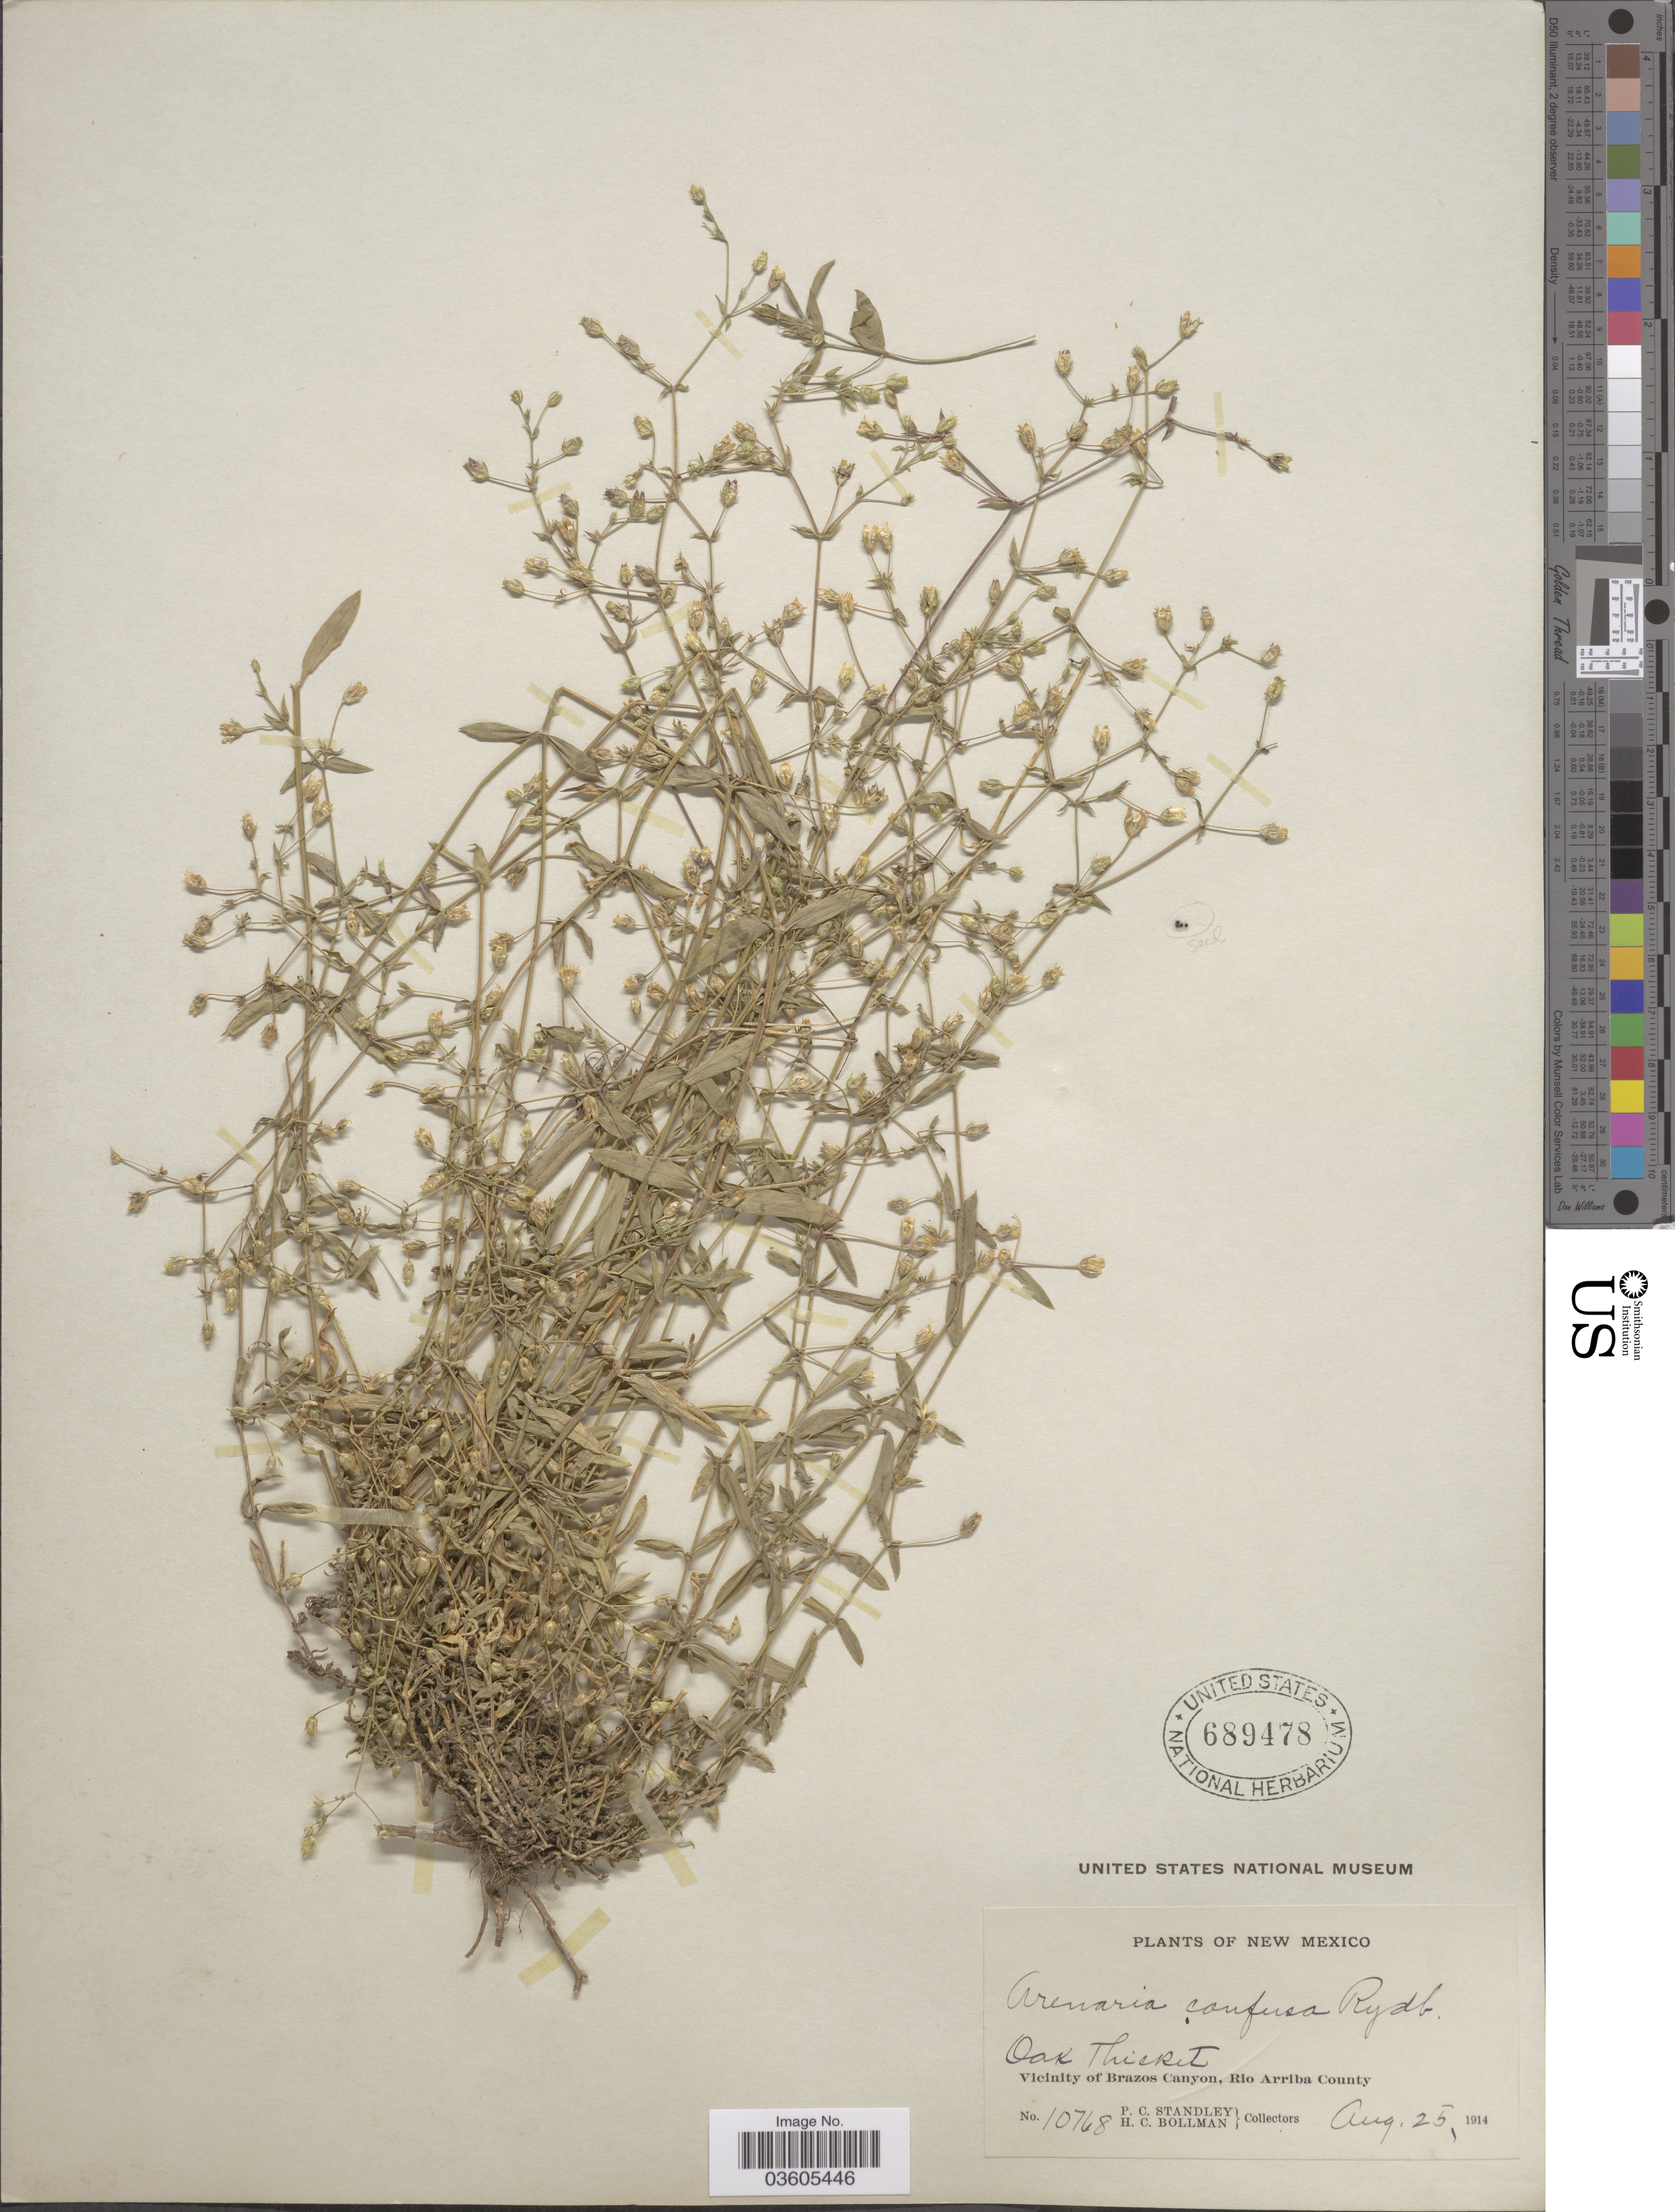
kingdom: Plantae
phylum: Tracheophyta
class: Magnoliopsida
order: Caryophyllales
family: Caryophyllaceae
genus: Arenaria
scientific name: Arenaria confusa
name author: Rydb.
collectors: P. C. Standley & H. C. Bollman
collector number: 10768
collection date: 1914-08-25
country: United States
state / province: New Mexico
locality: Vicinity of Brazos Canyon, Rio Arriba County.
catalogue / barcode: US 689478